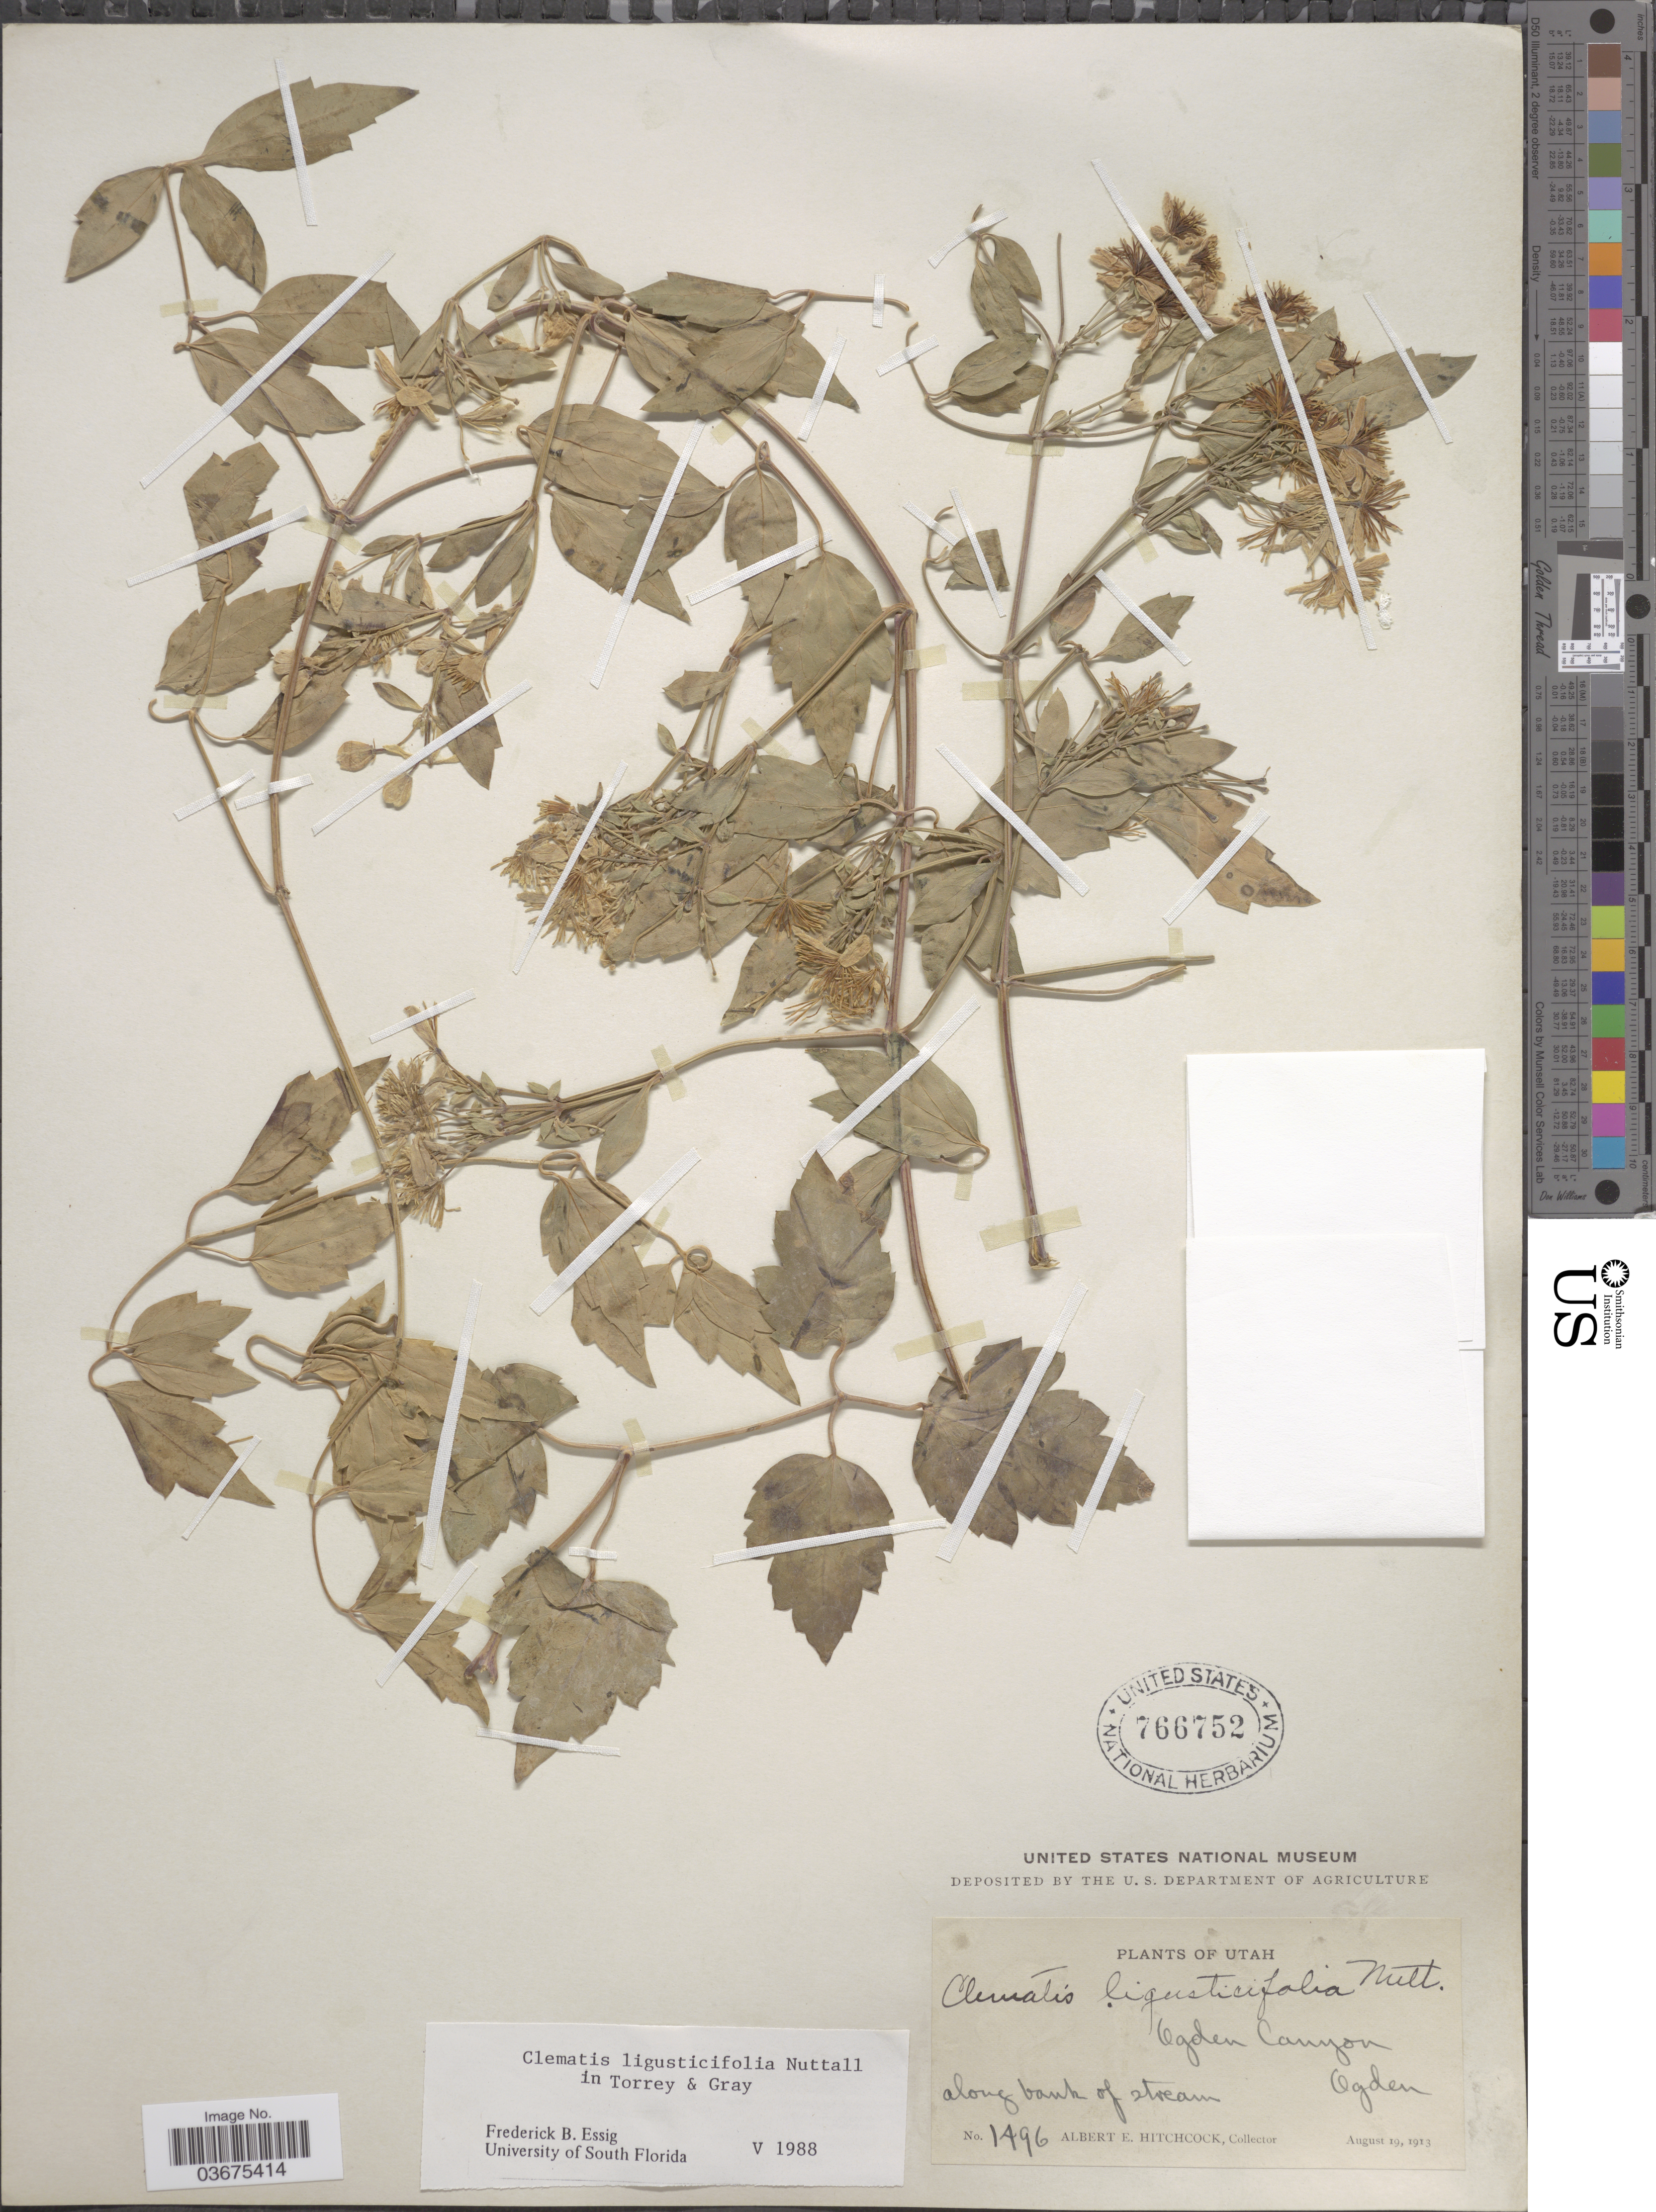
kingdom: Plantae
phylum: Tracheophyta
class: Magnoliopsida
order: Ranunculales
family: Ranunculaceae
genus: Clematis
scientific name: Clematis ligusticifolia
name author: Nutt.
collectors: A. Hitchcock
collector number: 1496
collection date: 1913-08-19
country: United States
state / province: Utah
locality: Ogden Canyon. Along bank of stream. Ogden.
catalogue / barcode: US 766752